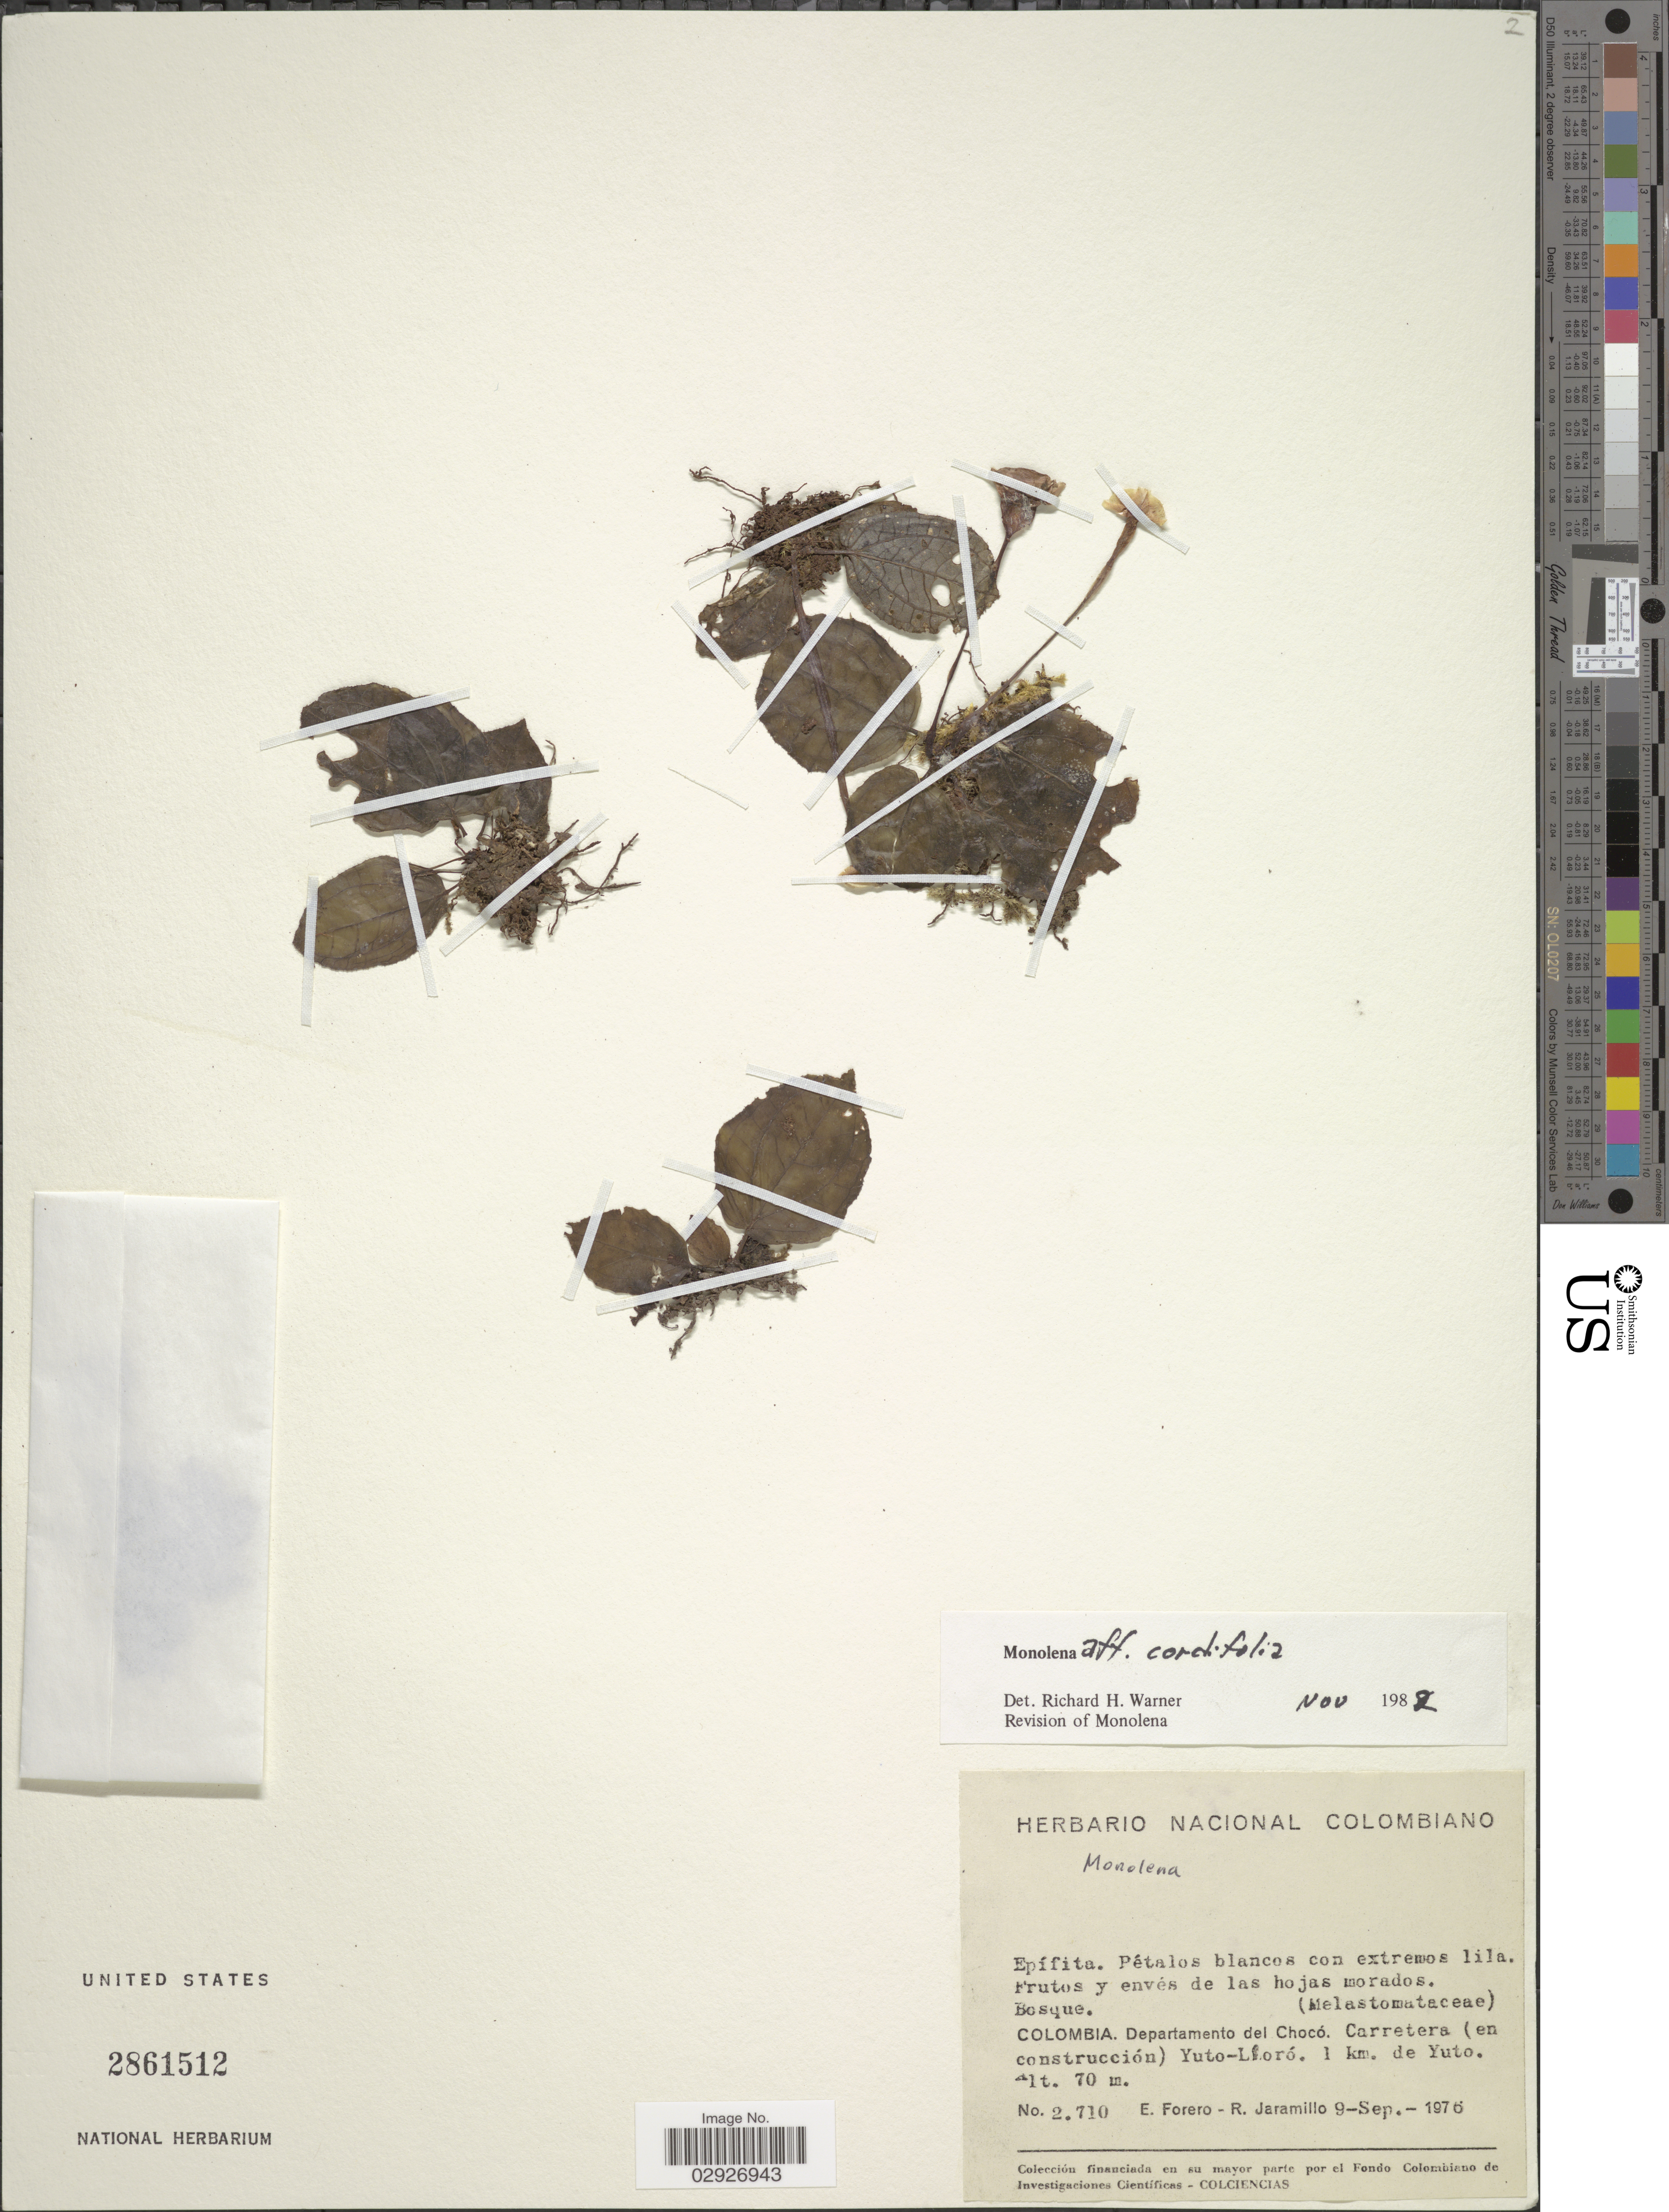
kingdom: Plantae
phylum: Tracheophyta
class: Magnoliopsida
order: Myrtales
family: Melastomataceae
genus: Monolena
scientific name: Monolena cordifolia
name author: Triana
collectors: E. Forero & R. Jaramillo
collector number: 2710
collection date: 1976-09-09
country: Colombia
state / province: Chocó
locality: Departamento de Chocó. Carretera (en construcción) Yuto-Lloró, 1 km. de Yuto.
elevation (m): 70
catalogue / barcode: US 2861512